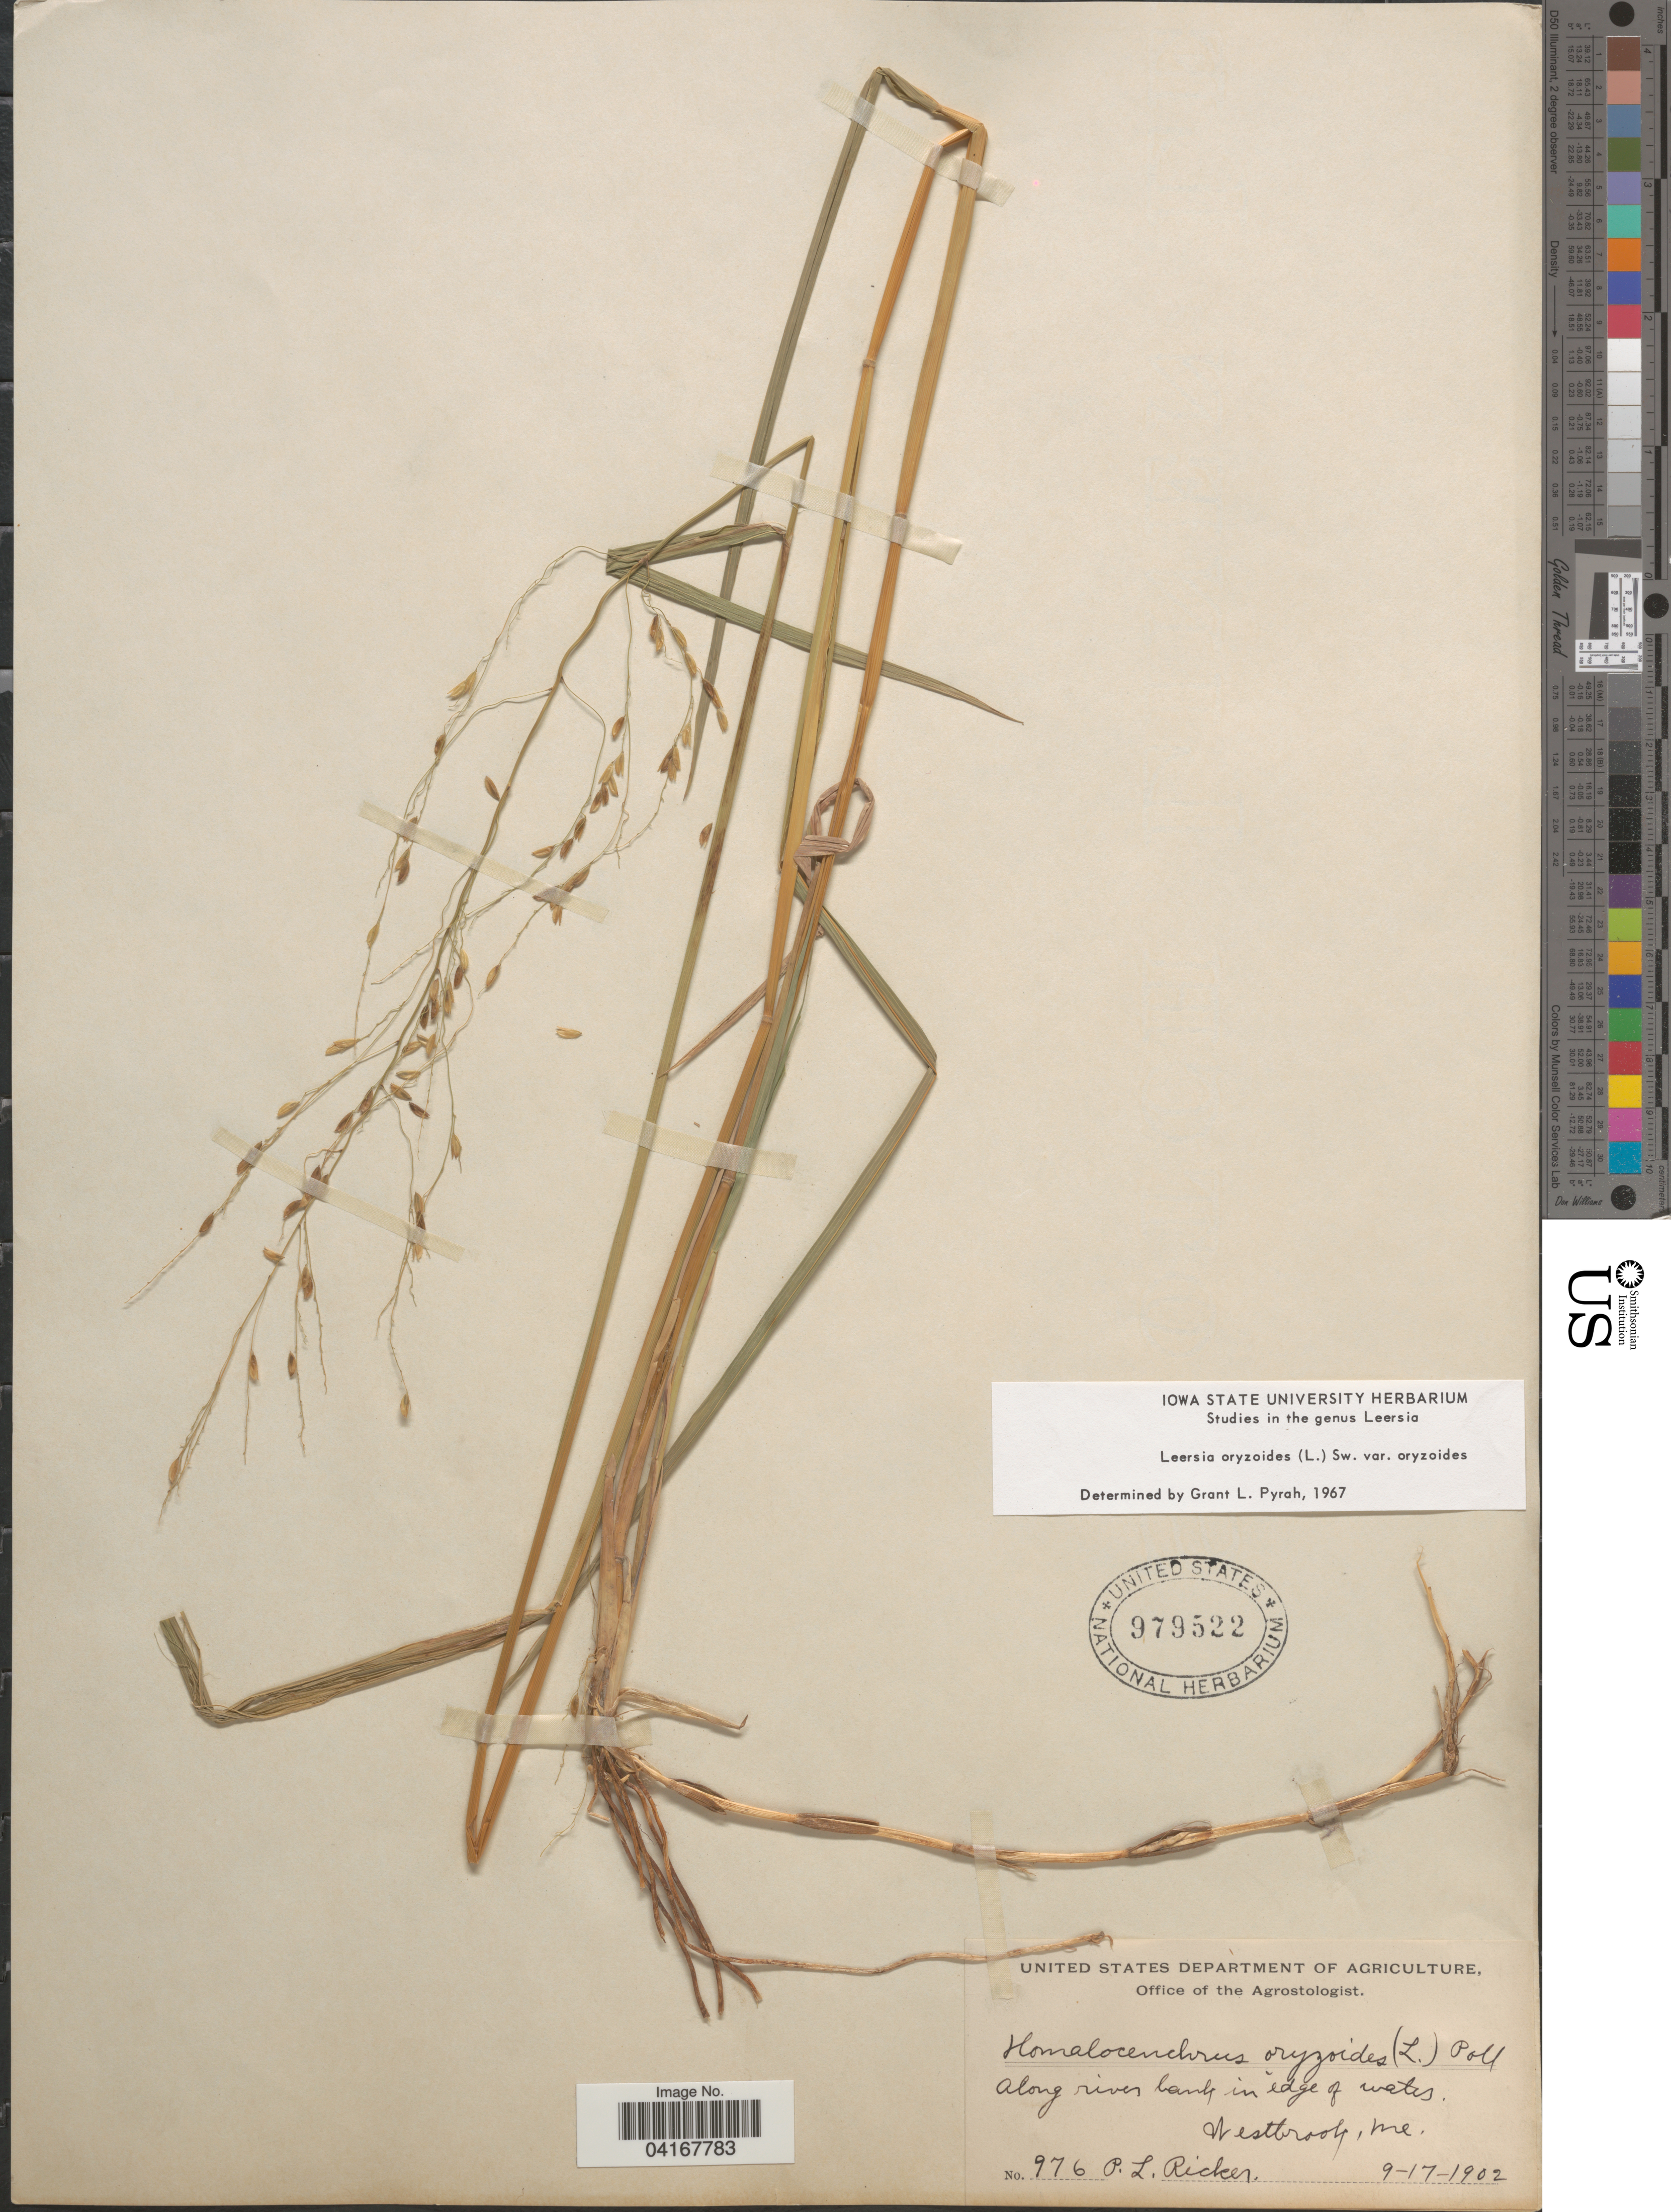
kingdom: Plantae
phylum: Tracheophyta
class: Liliopsida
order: Poales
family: Poaceae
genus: Leersia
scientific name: Leersia oryzoides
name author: (L.) Sw.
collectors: P. Ricker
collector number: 976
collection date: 1902-09-17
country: United States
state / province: Maine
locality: Westbrook.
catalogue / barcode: US 979522